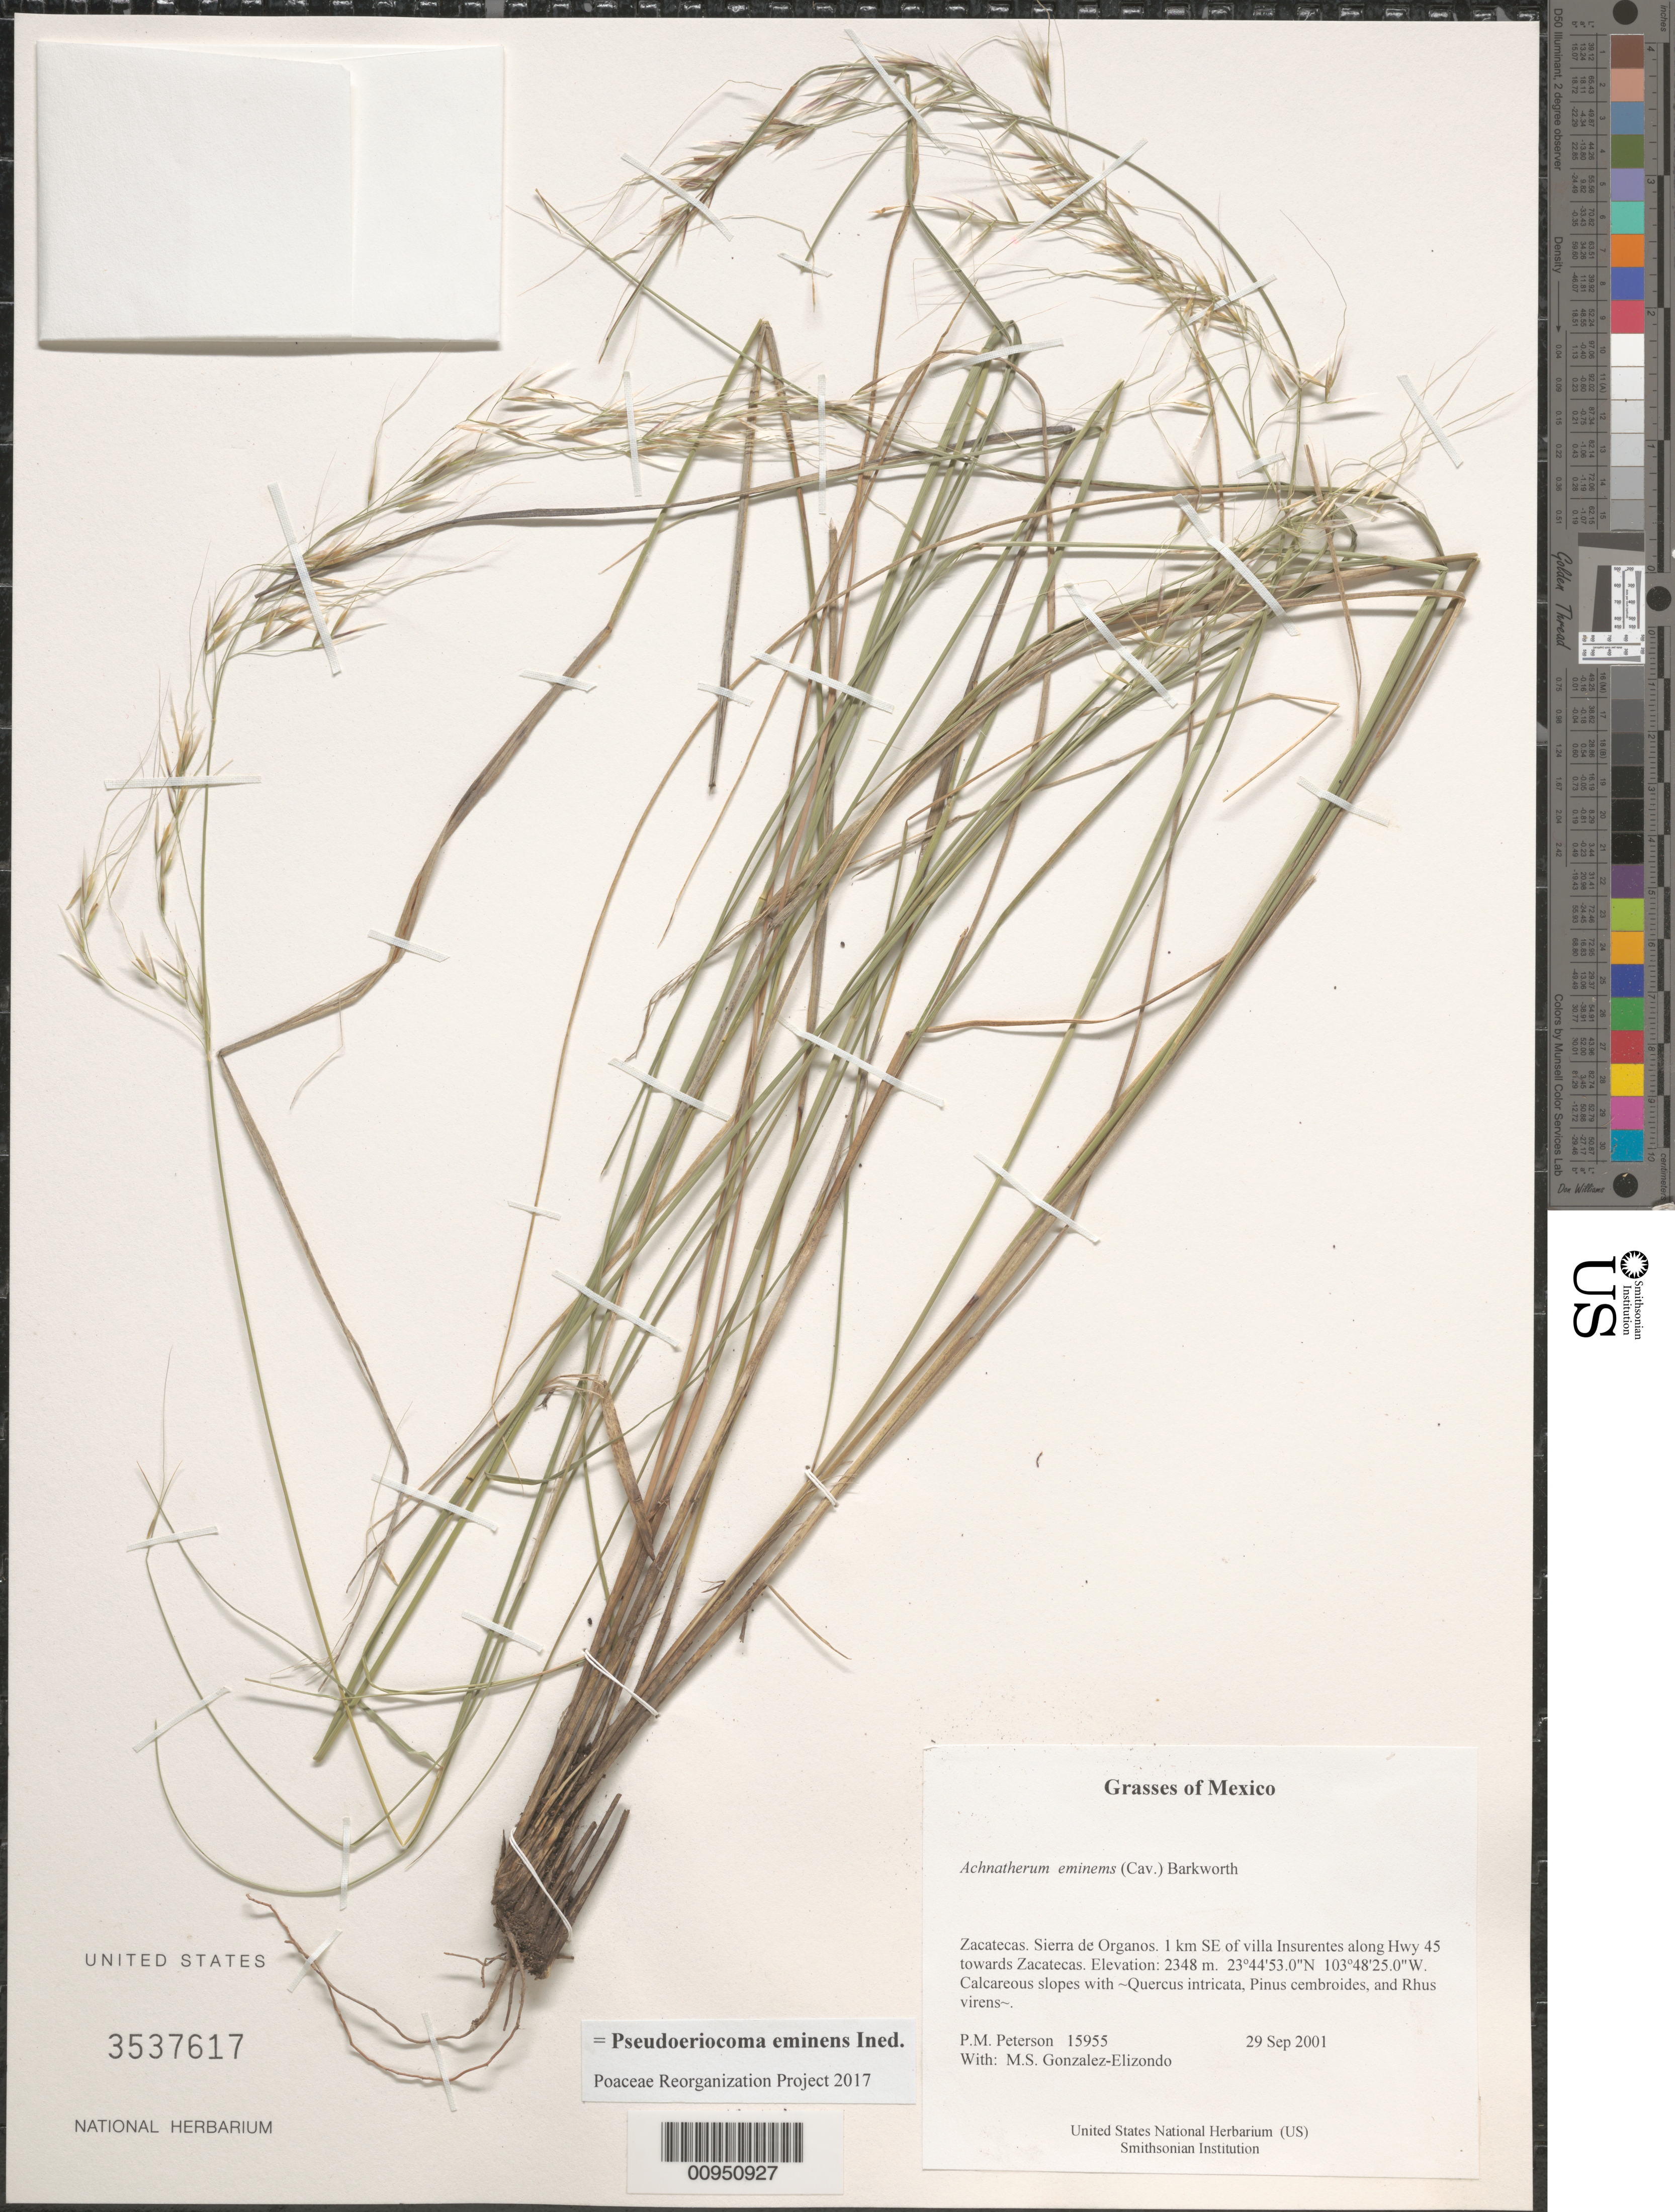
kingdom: Plantae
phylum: Tracheophyta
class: Liliopsida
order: Poales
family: Poaceae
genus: Pseudoeriocoma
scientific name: Pseudoeriocoma eminens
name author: (Cav.) Romasch.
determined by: Poaceae Reorganization Project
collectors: P. M. Peterson & M. S. González-Elizondo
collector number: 15955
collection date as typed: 29 Sep 2001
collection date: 2001-09-29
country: Mexico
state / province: Zacatecas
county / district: Sierra de Organos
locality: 1 km SE of villa Insurentes along Hwy 45 towards Zacatecas.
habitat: Calcareous slopes with ~Quercus intricata, Pinus cembroides, and Rhus virens~.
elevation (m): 2348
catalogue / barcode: US 3537617